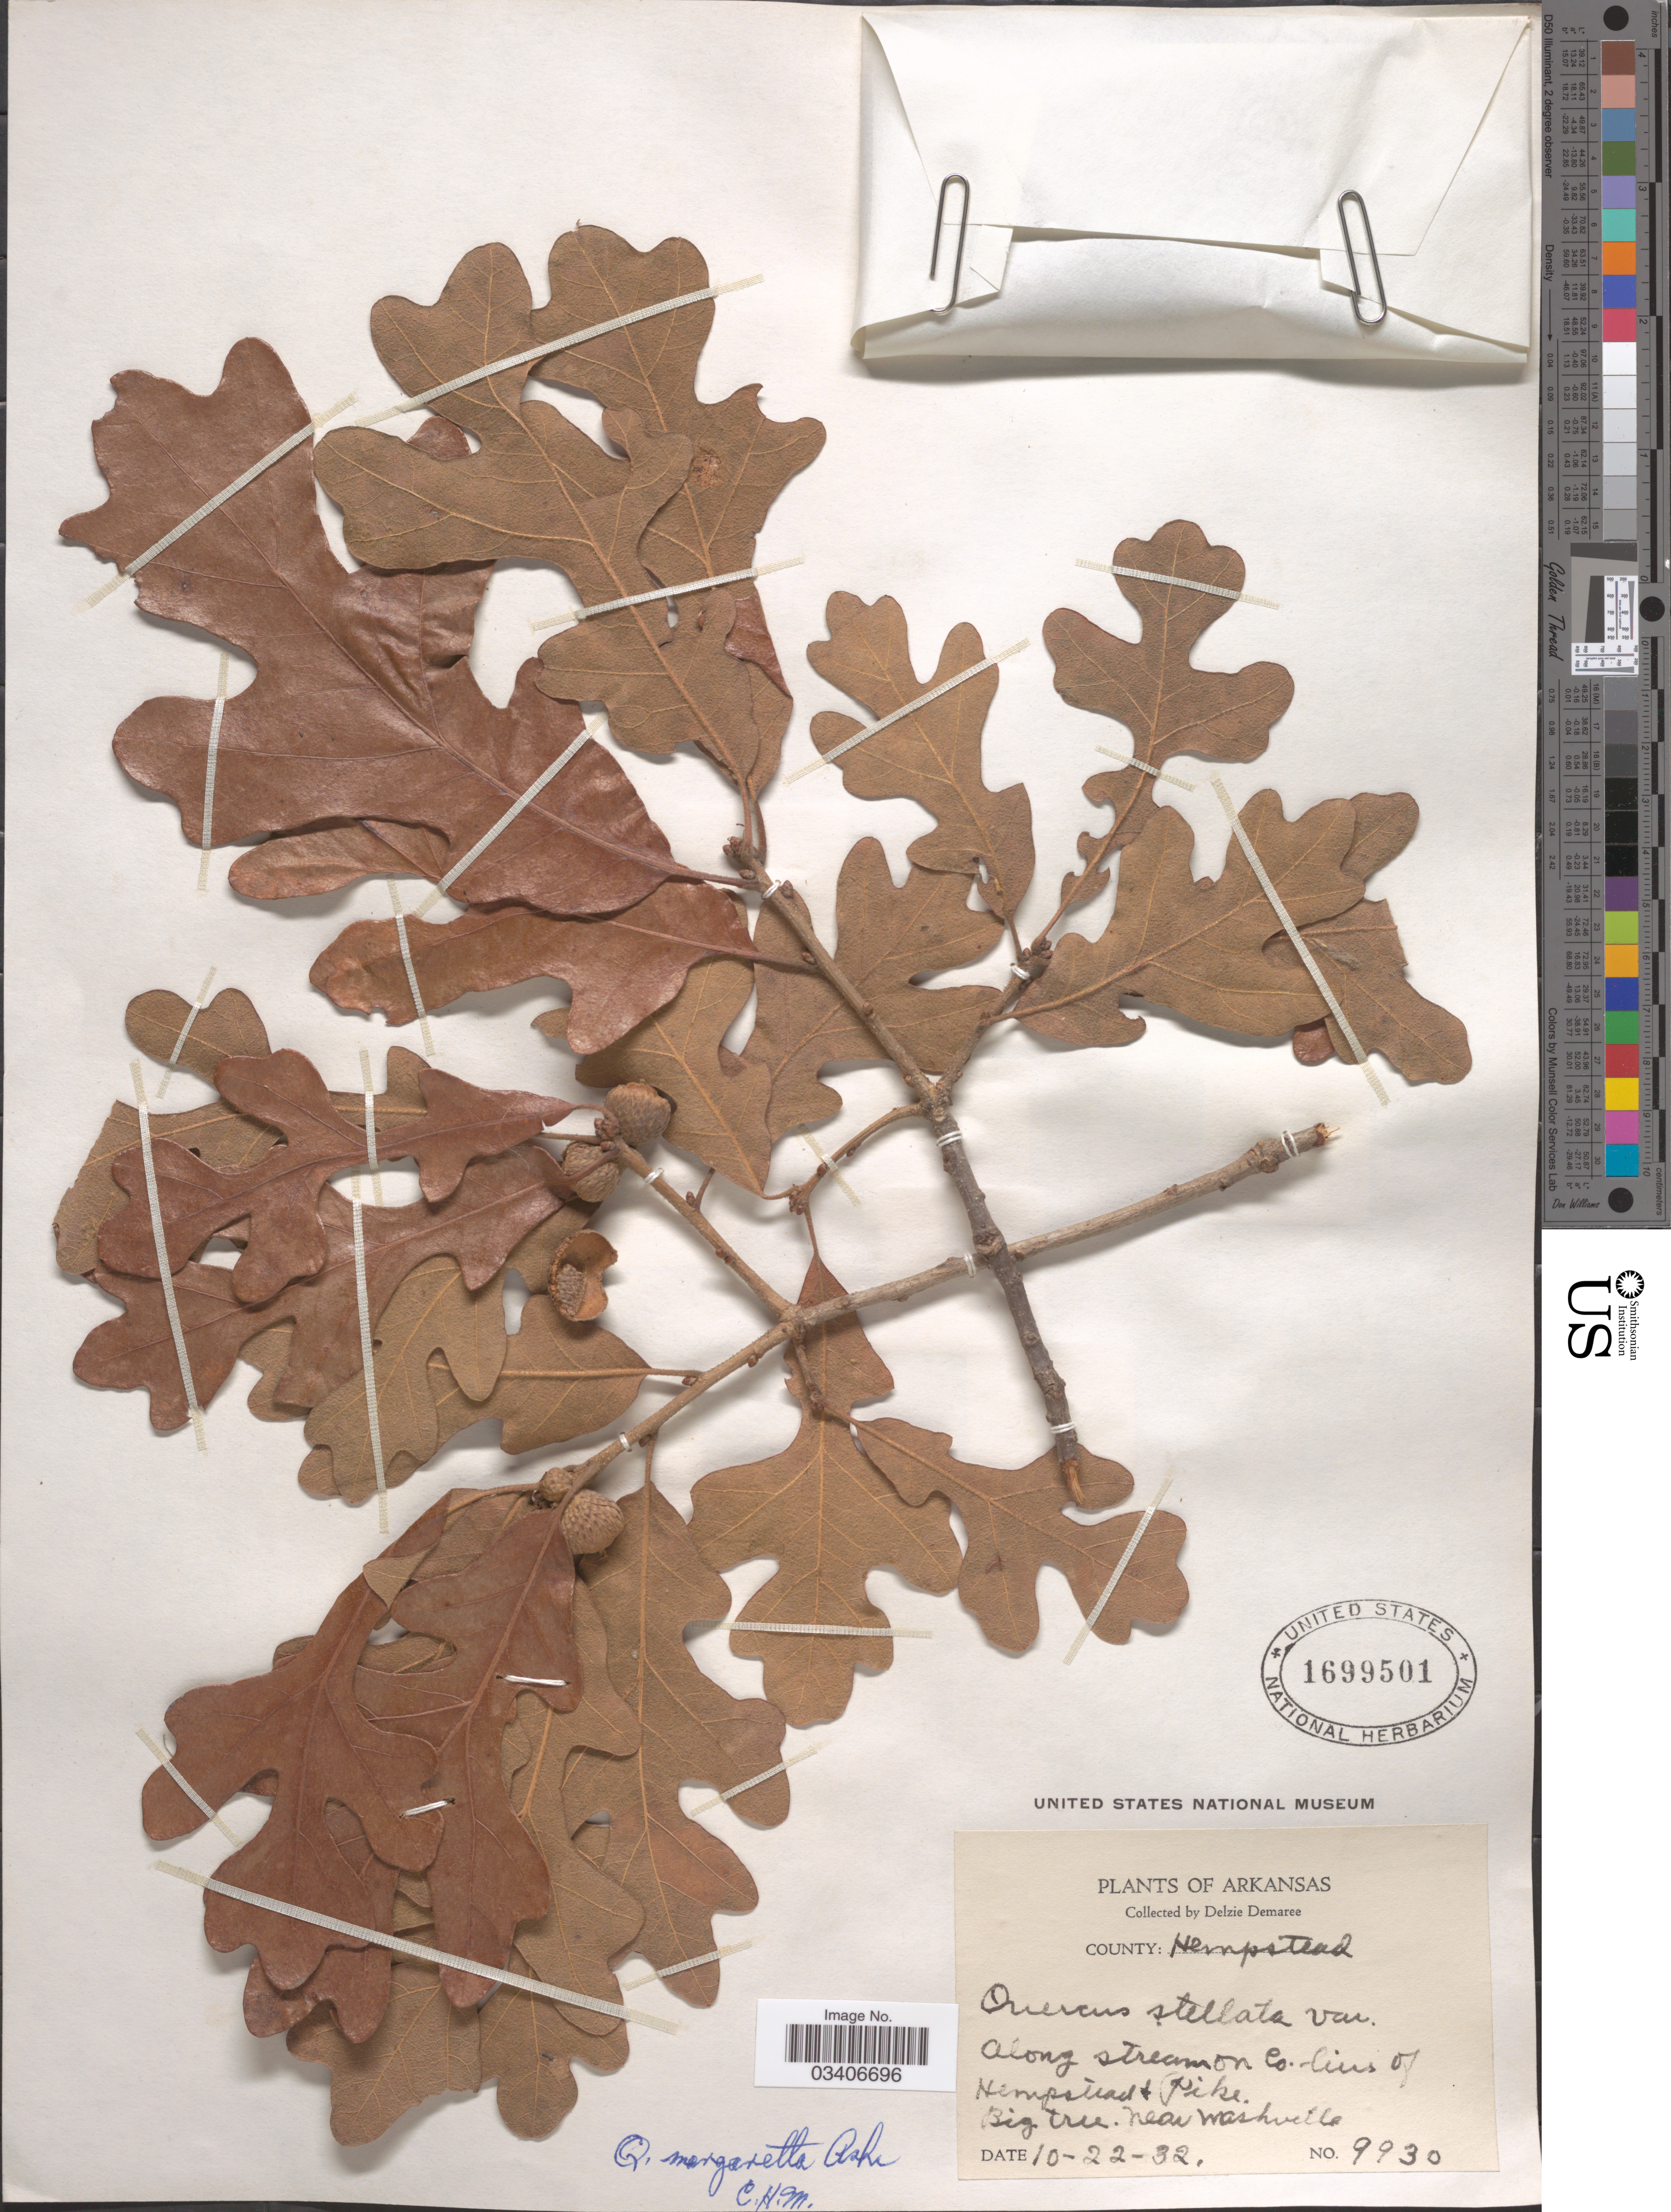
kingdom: Plantae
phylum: Tracheophyta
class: Magnoliopsida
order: Fagales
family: Fagaceae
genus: Quercus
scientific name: Quercus margarettae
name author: Ashe ex Small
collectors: D. Demaree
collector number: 9930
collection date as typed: Transcribed d/m/y: 22/10/32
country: United States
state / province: Arkansas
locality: Along stream on Co. line of Hempstead & Pike. Near Washville.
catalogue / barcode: US 1699501